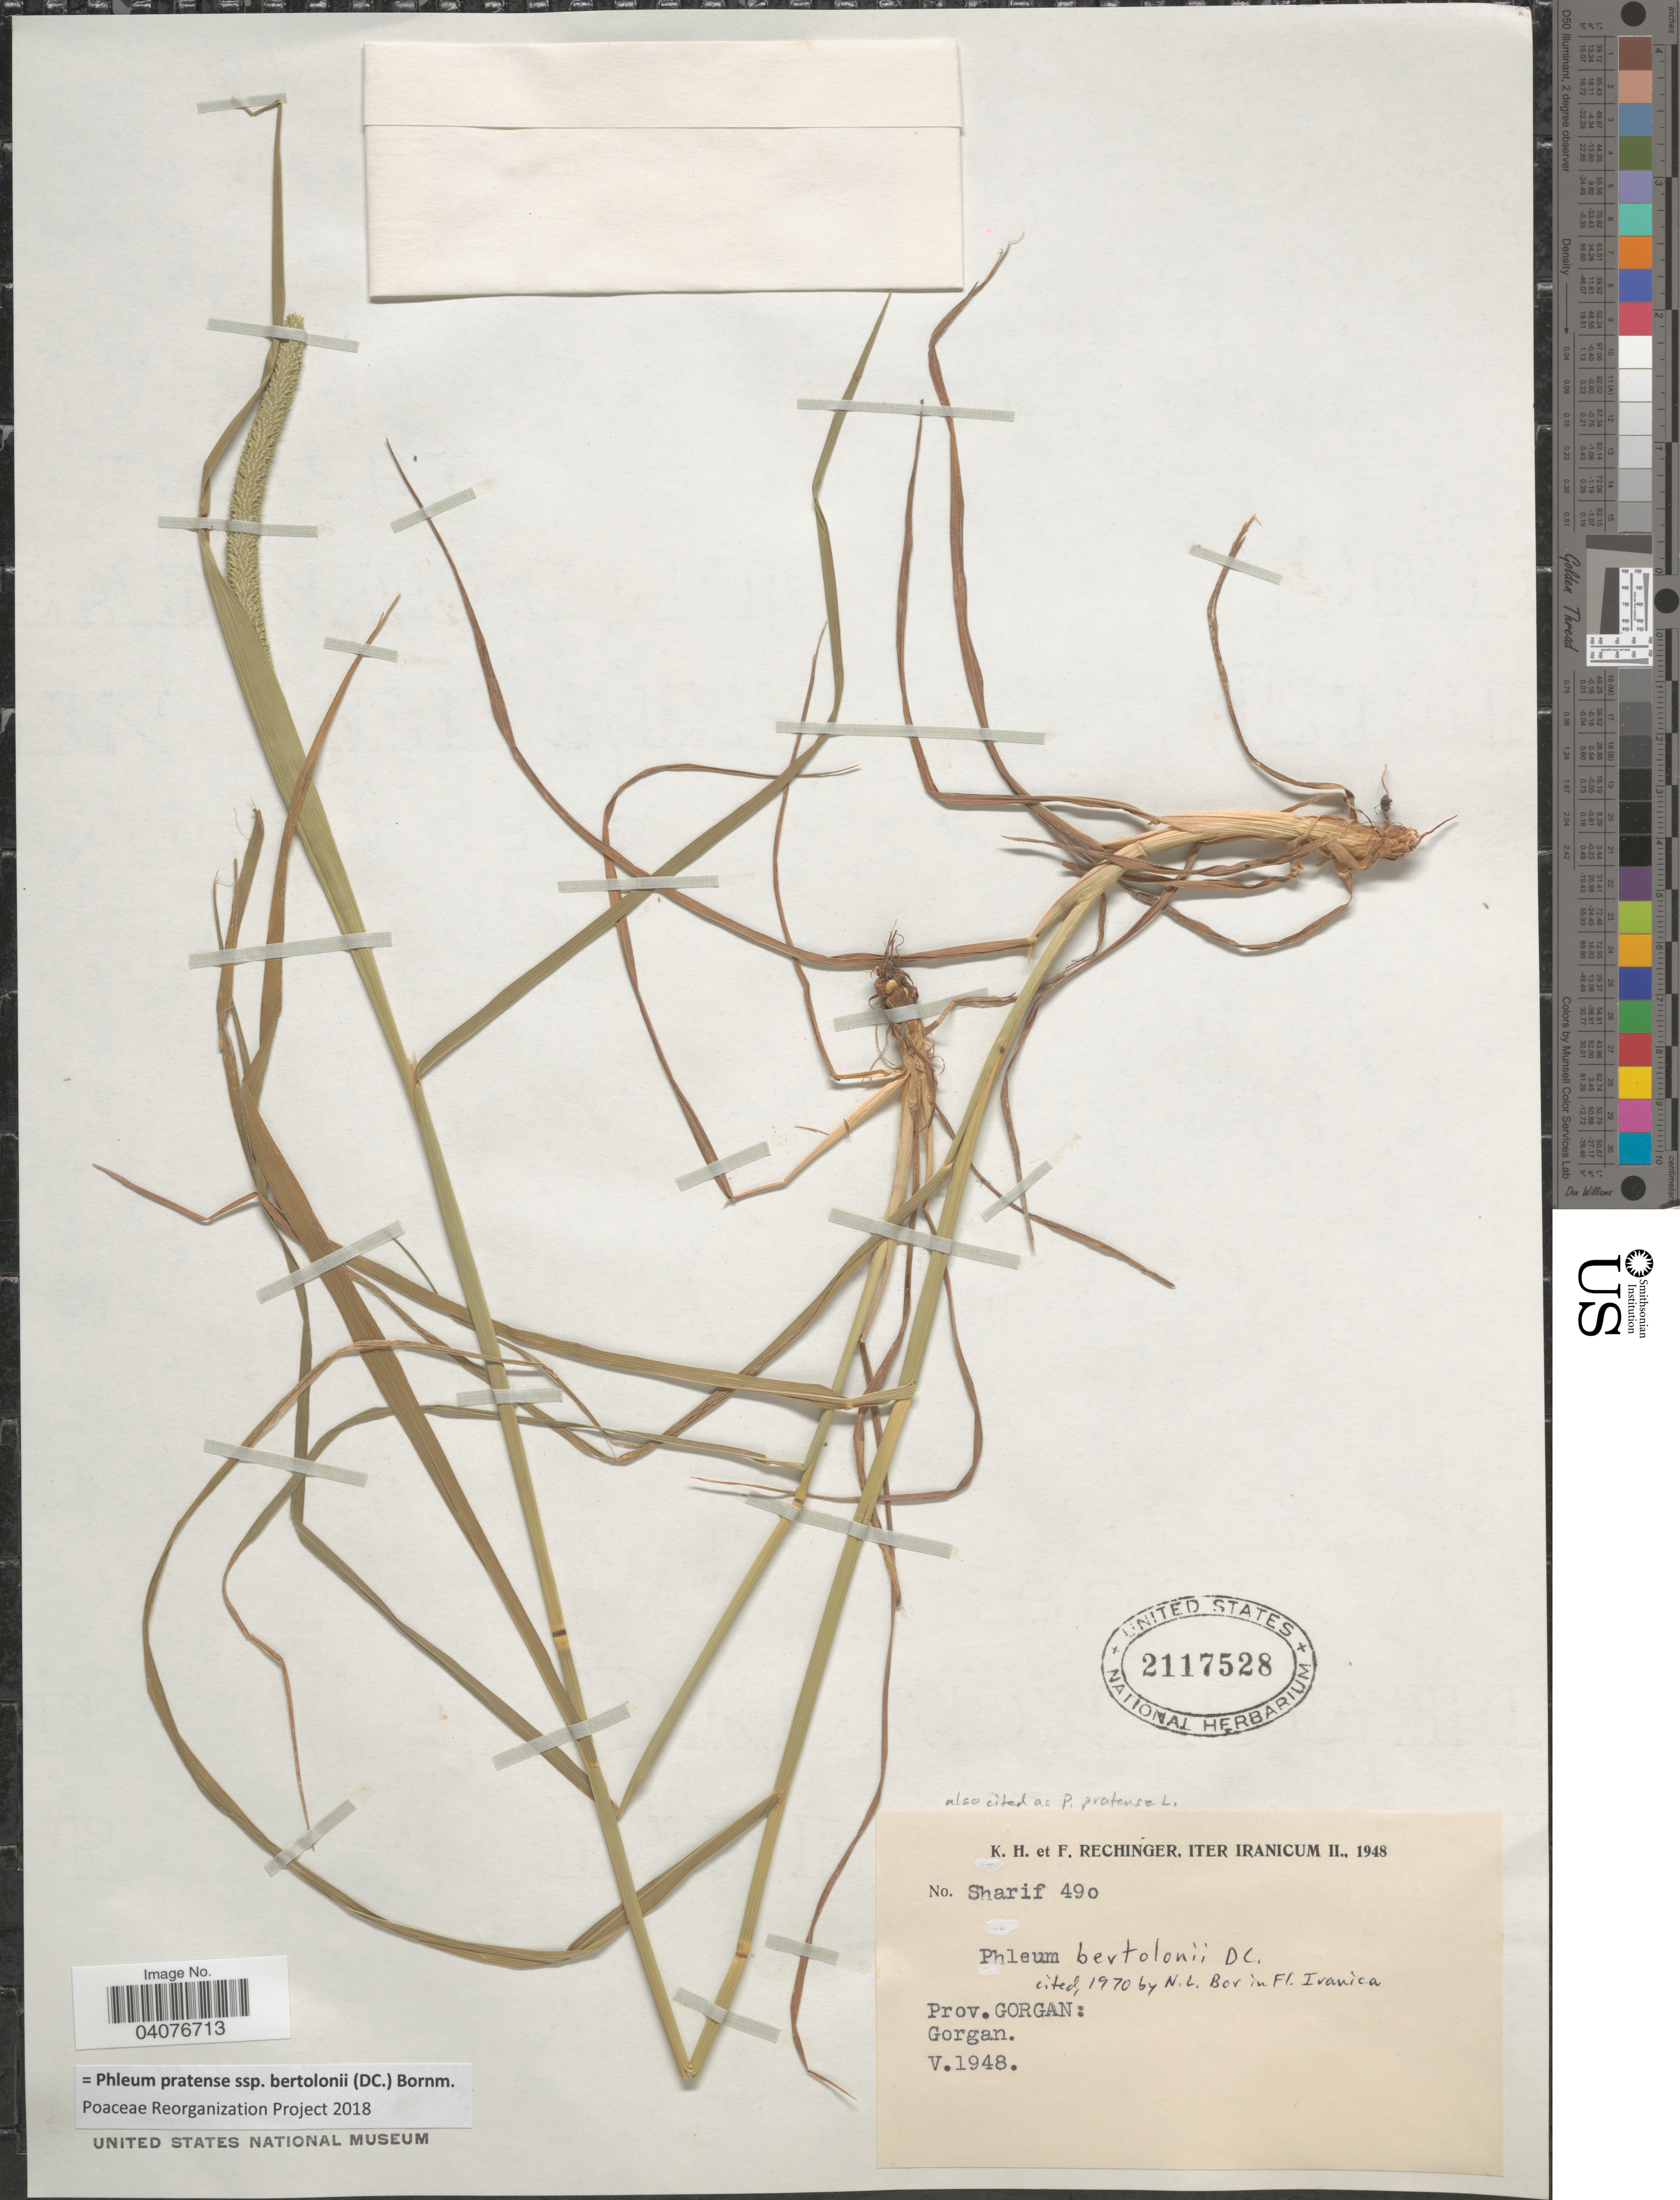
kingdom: Plantae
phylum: Tracheophyta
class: Liliopsida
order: Poales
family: Poaceae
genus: Phleum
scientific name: Phleum pratense subsp. bertolonii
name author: (DC.) Bornm.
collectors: K. H. Rechinger & F. Rechinger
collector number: Sharif490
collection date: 1948-05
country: Iran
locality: Iter Iranicum II., 1948. Prov. Gorgan: Gorgan.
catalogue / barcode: US 2117528